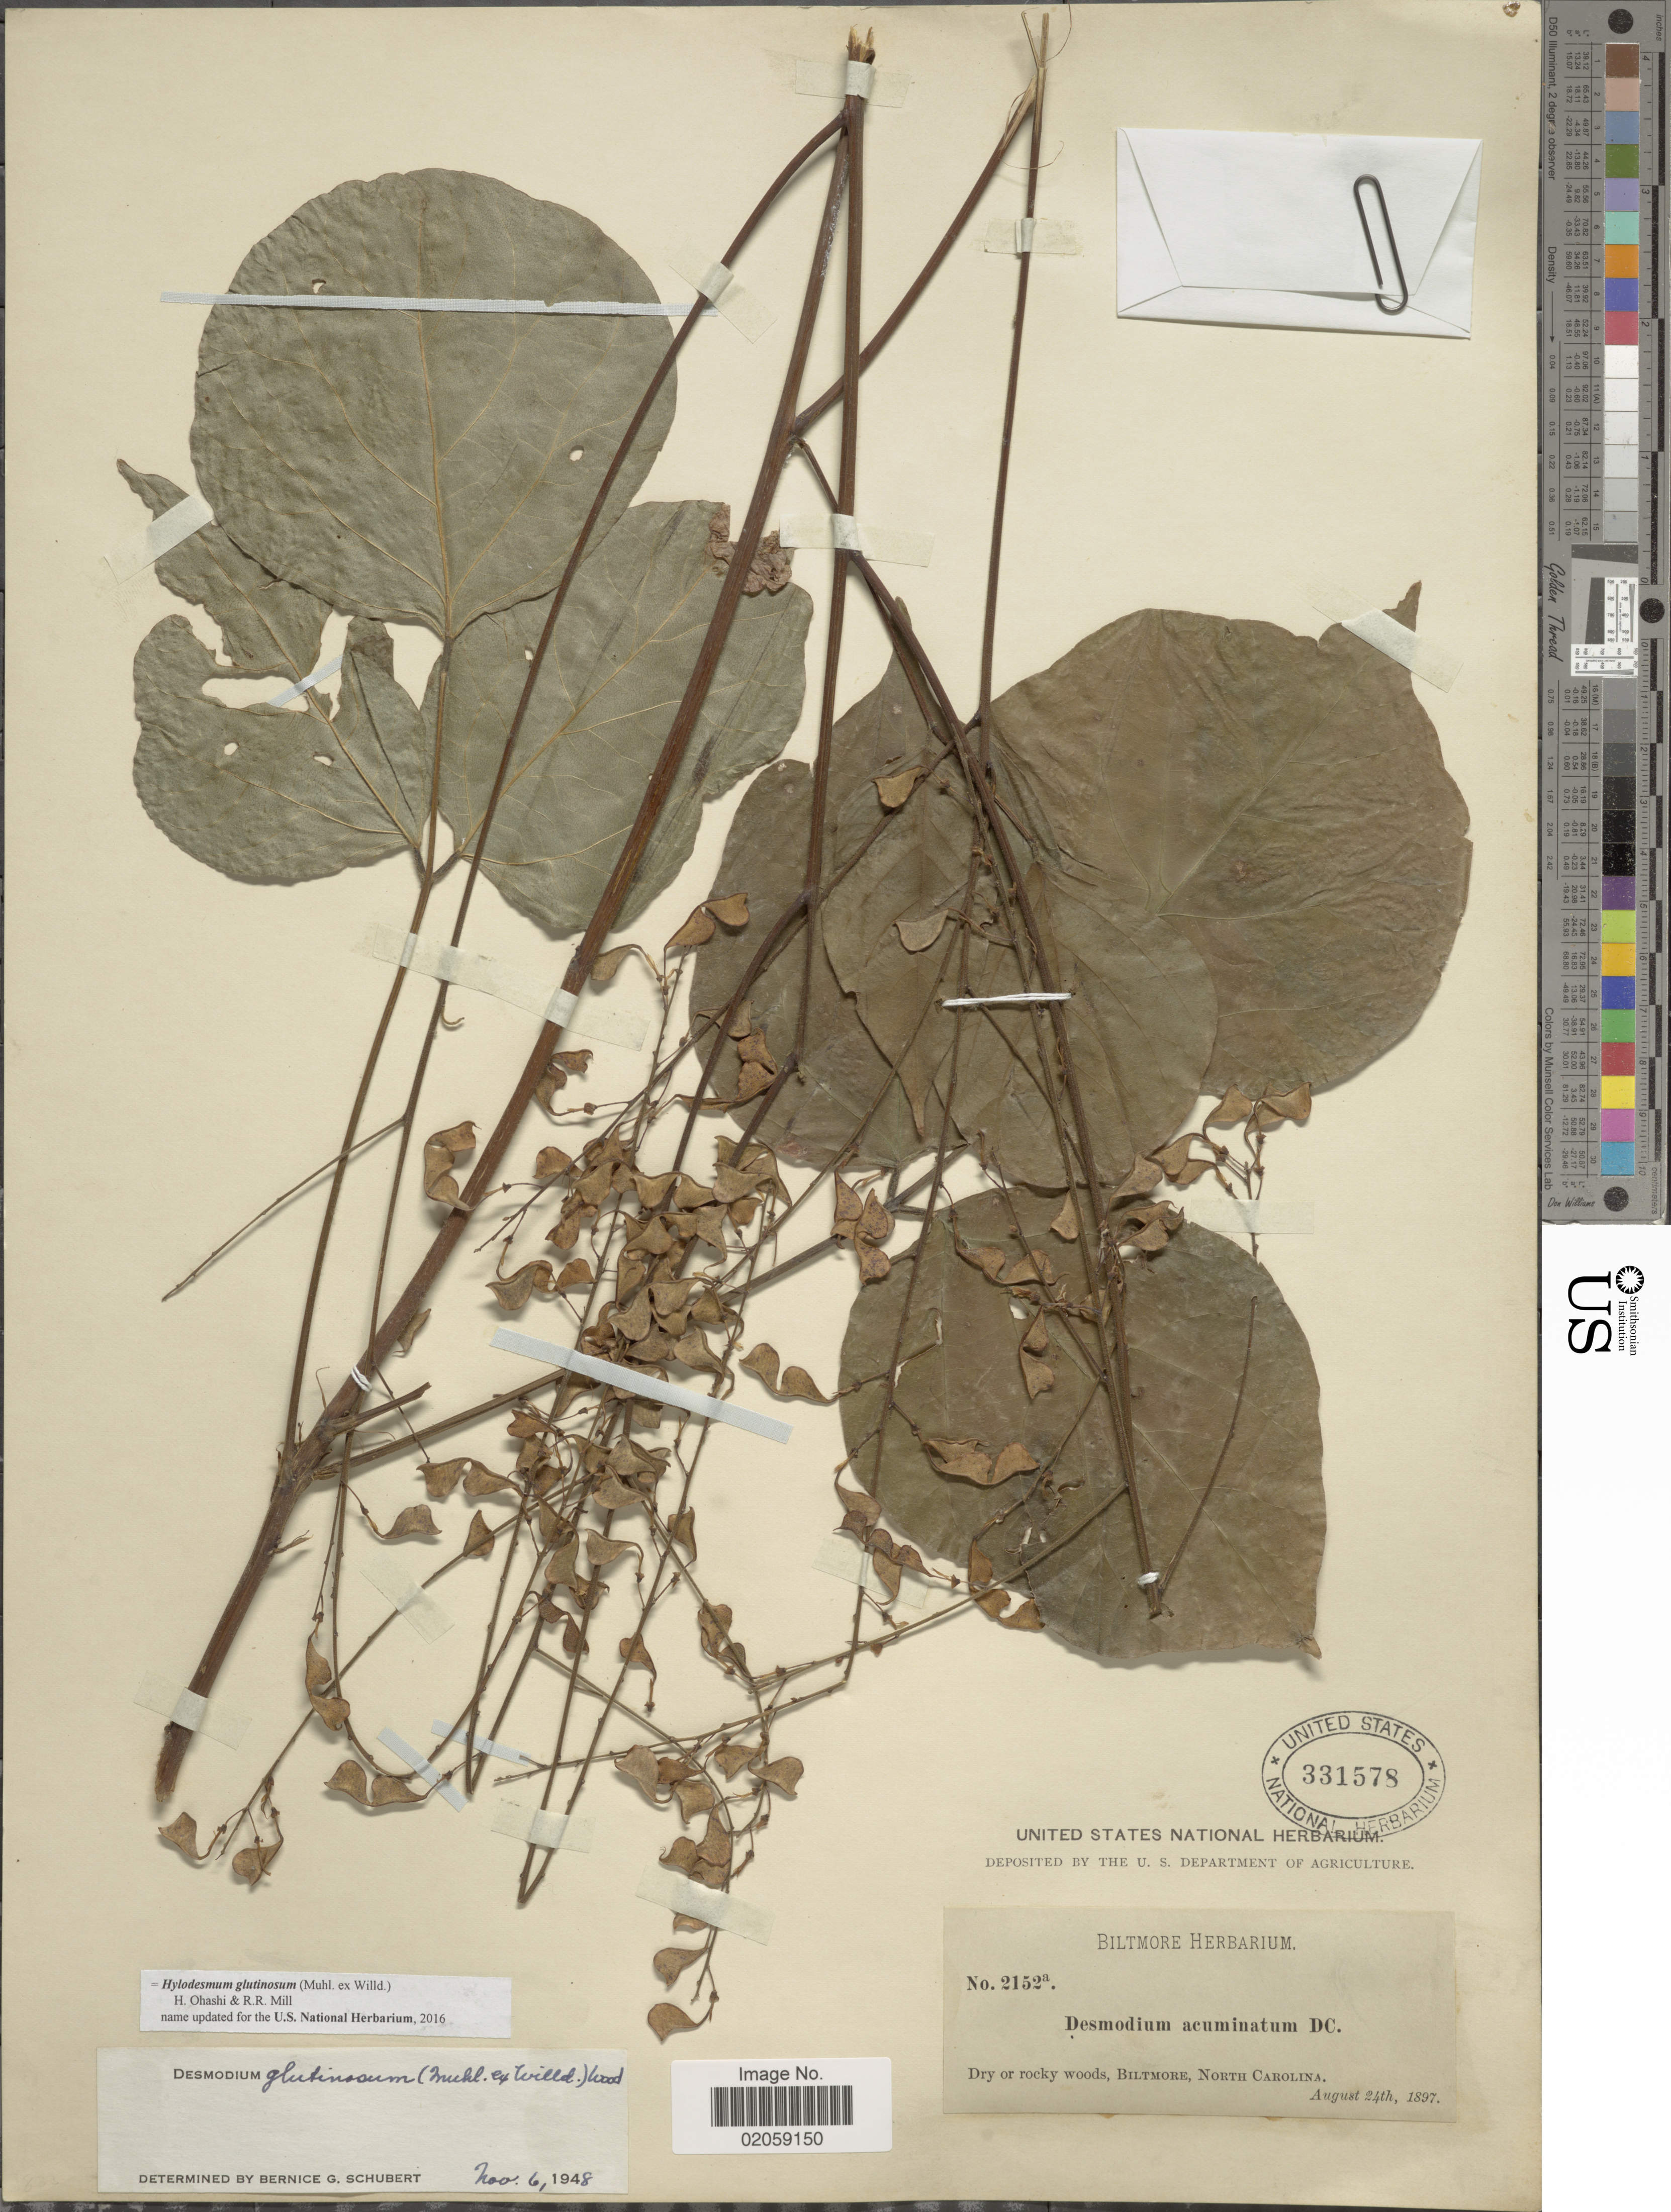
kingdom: Plantae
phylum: Tracheophyta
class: Magnoliopsida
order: Fabales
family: Fabaceae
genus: Hylodesmum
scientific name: Hylodesmum glutinosum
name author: (Muhl. ex Willd.) H. Ohashi & R.R. Mill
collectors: ex herb. Biltmore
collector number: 2152a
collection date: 1897-08-24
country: United States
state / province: North Carolina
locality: Dry or rocky woods, Biltmore, North Caroline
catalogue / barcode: US 331578